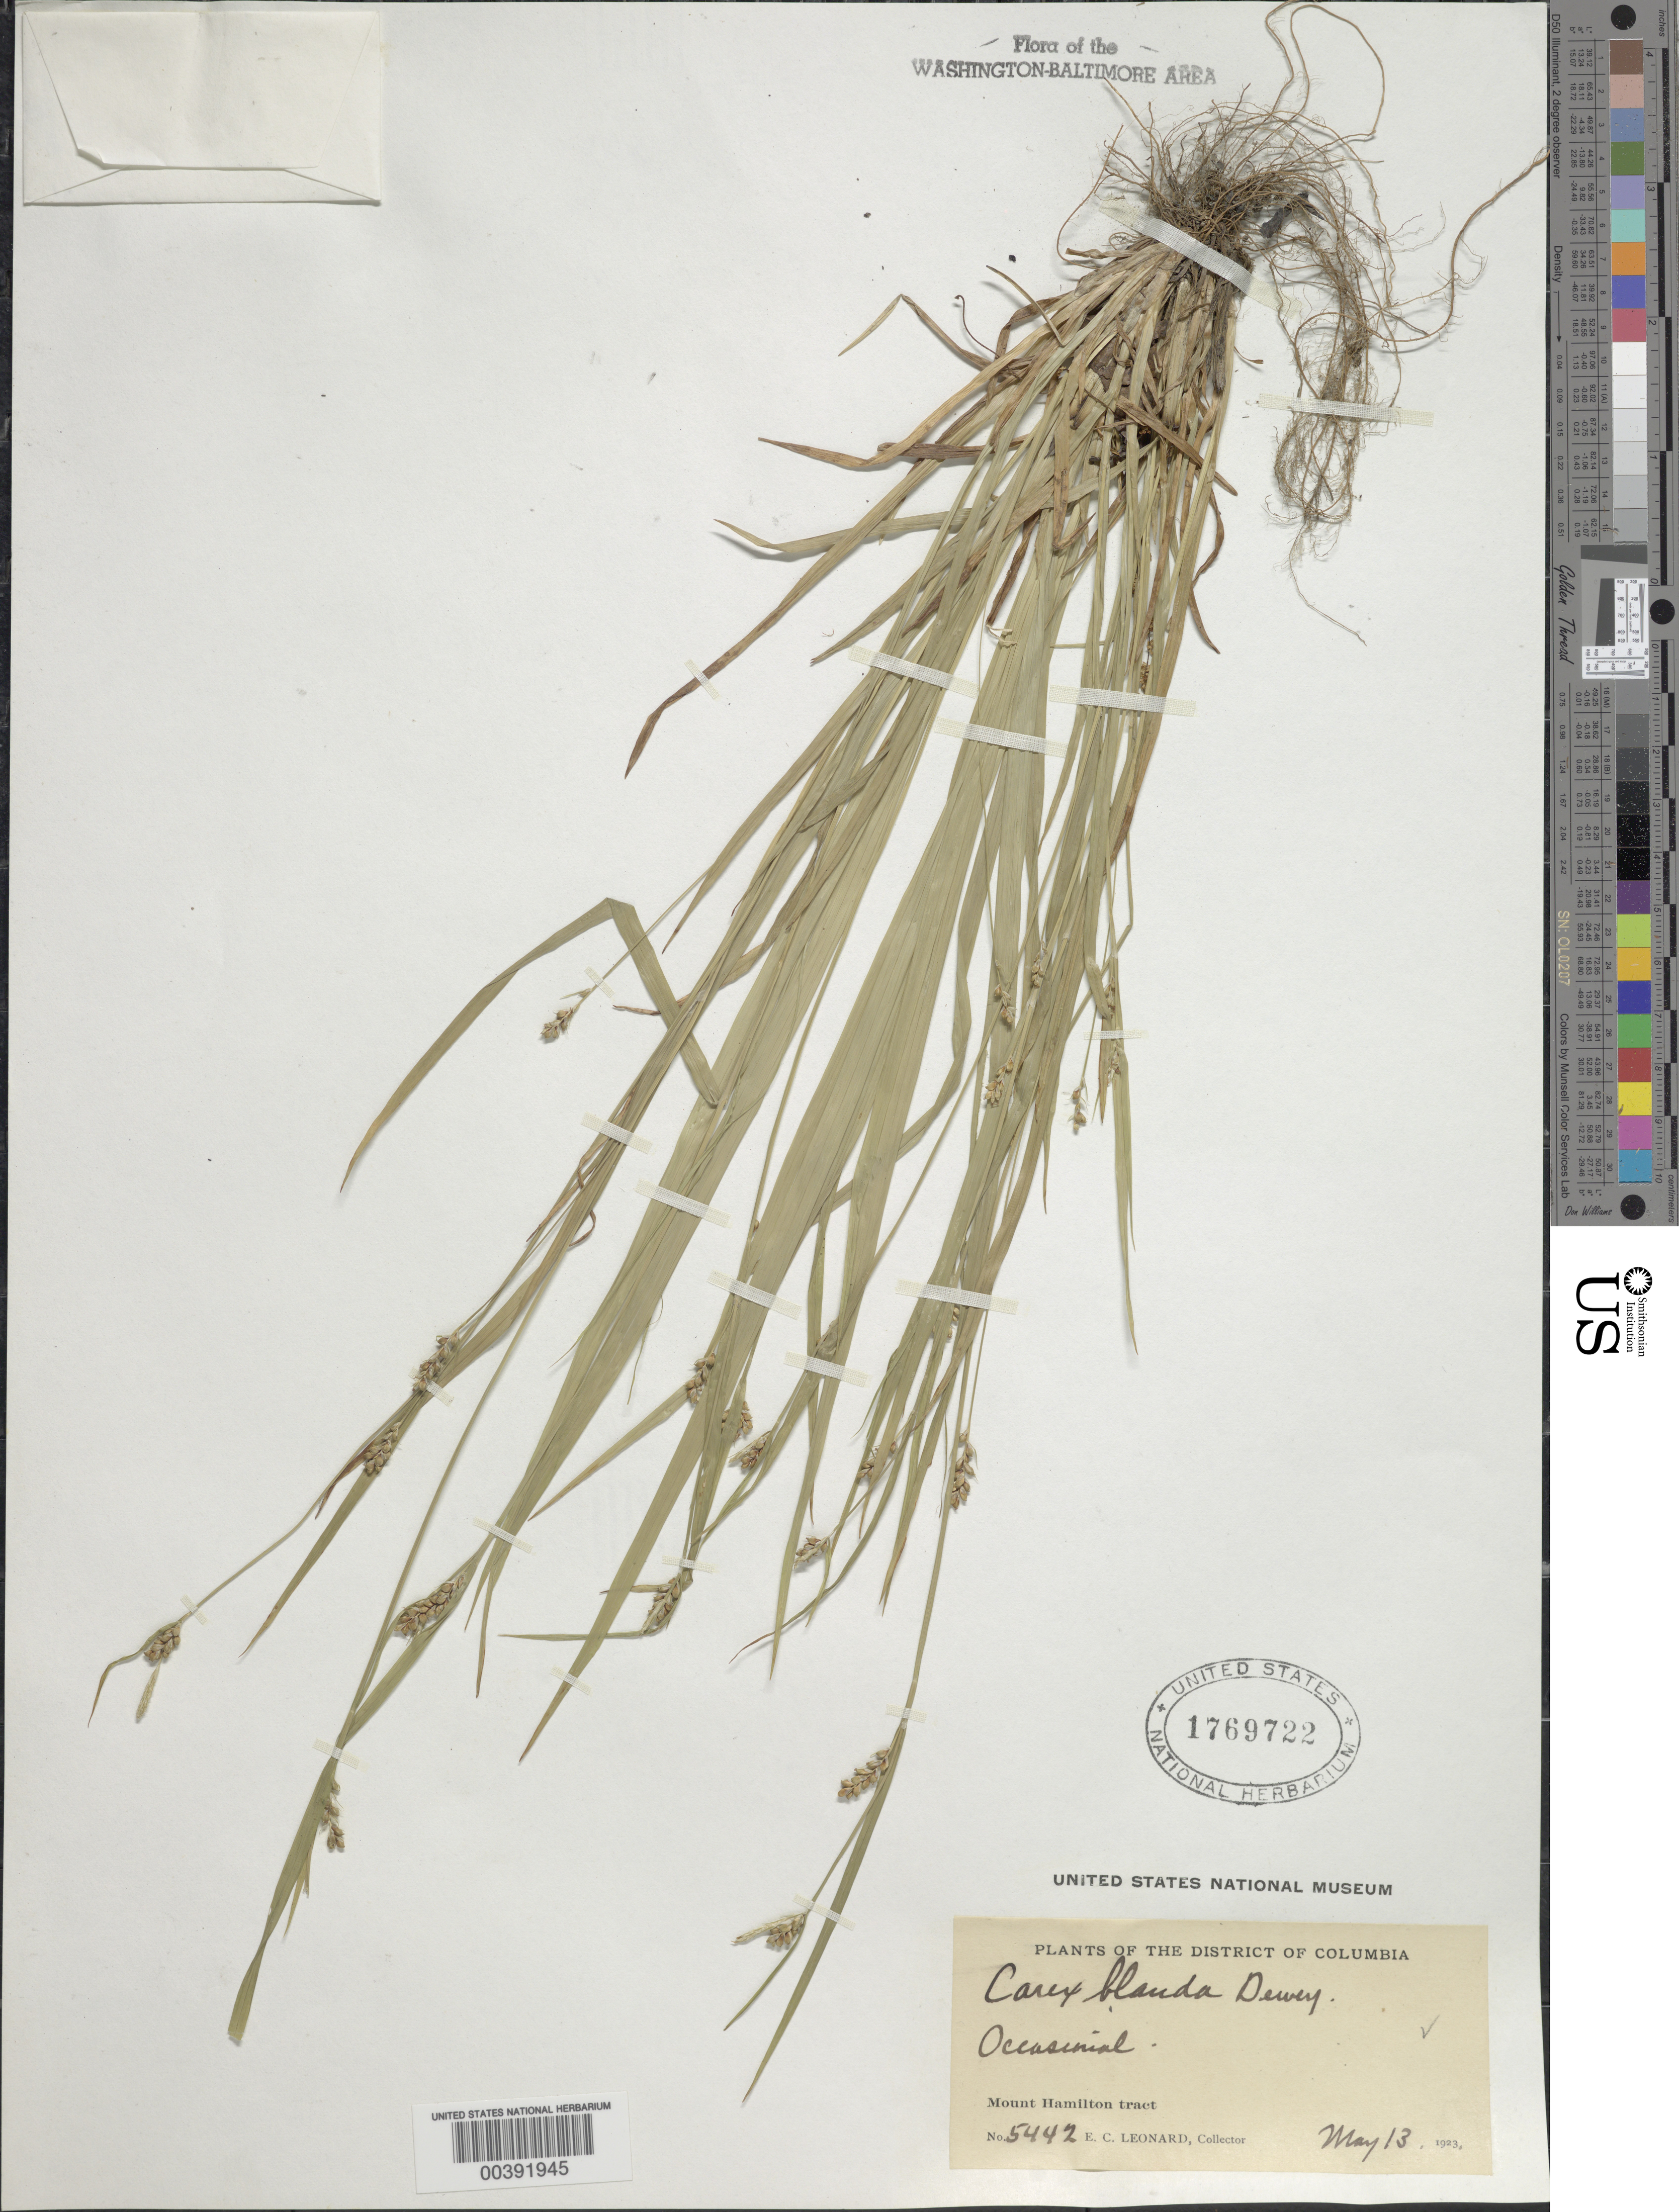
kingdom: Plantae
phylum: Tracheophyta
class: Liliopsida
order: Poales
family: Cyperaceae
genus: Carex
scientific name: Carex blanda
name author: Dewey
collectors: E. C. Leonard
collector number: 5442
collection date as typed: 13 May 1923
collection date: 1923-05-13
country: United States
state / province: District of Columbia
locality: Mount Hamilton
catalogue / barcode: US 1769722